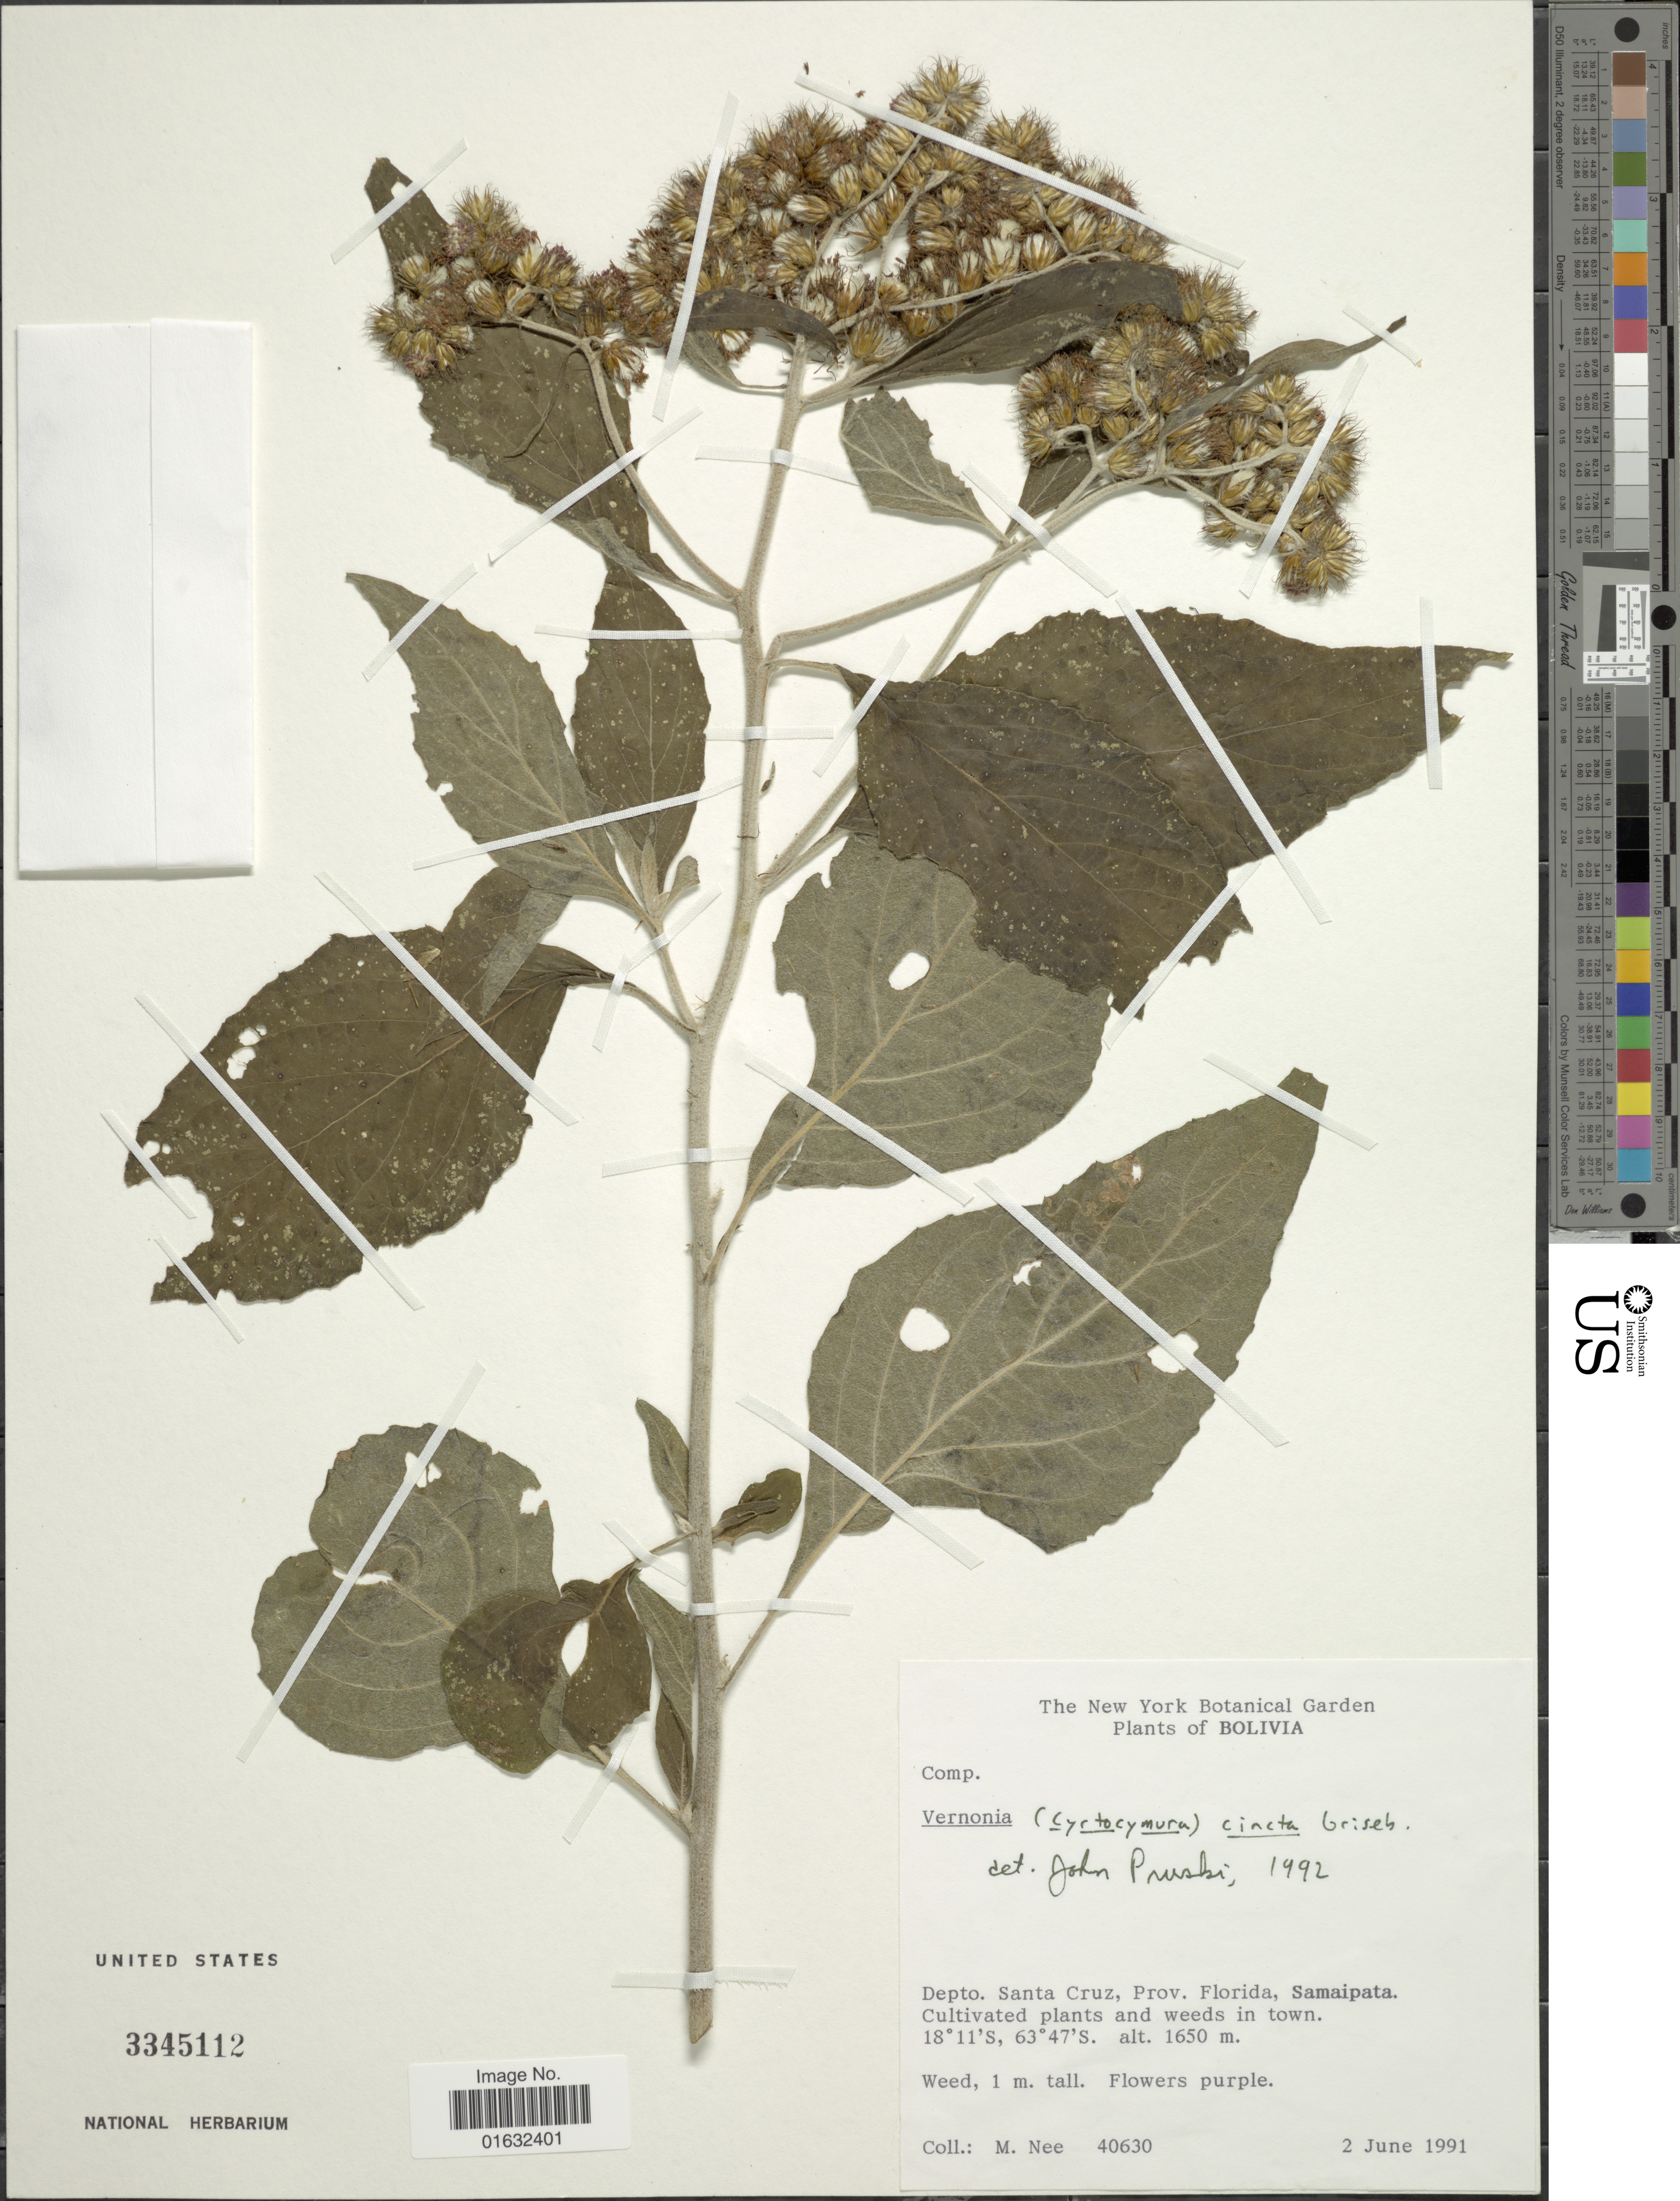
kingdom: Plantae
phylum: Tracheophyta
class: Magnoliopsida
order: Asterales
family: Asteraceae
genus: Cyrtocymura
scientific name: Cyrtocymura cincta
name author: (Griseb.) H. Rob.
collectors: M. Nee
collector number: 40630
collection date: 1991-06-02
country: Bolivia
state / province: Santa Cruz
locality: Prov. Florida, Samaipata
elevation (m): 1650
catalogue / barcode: US 3345112